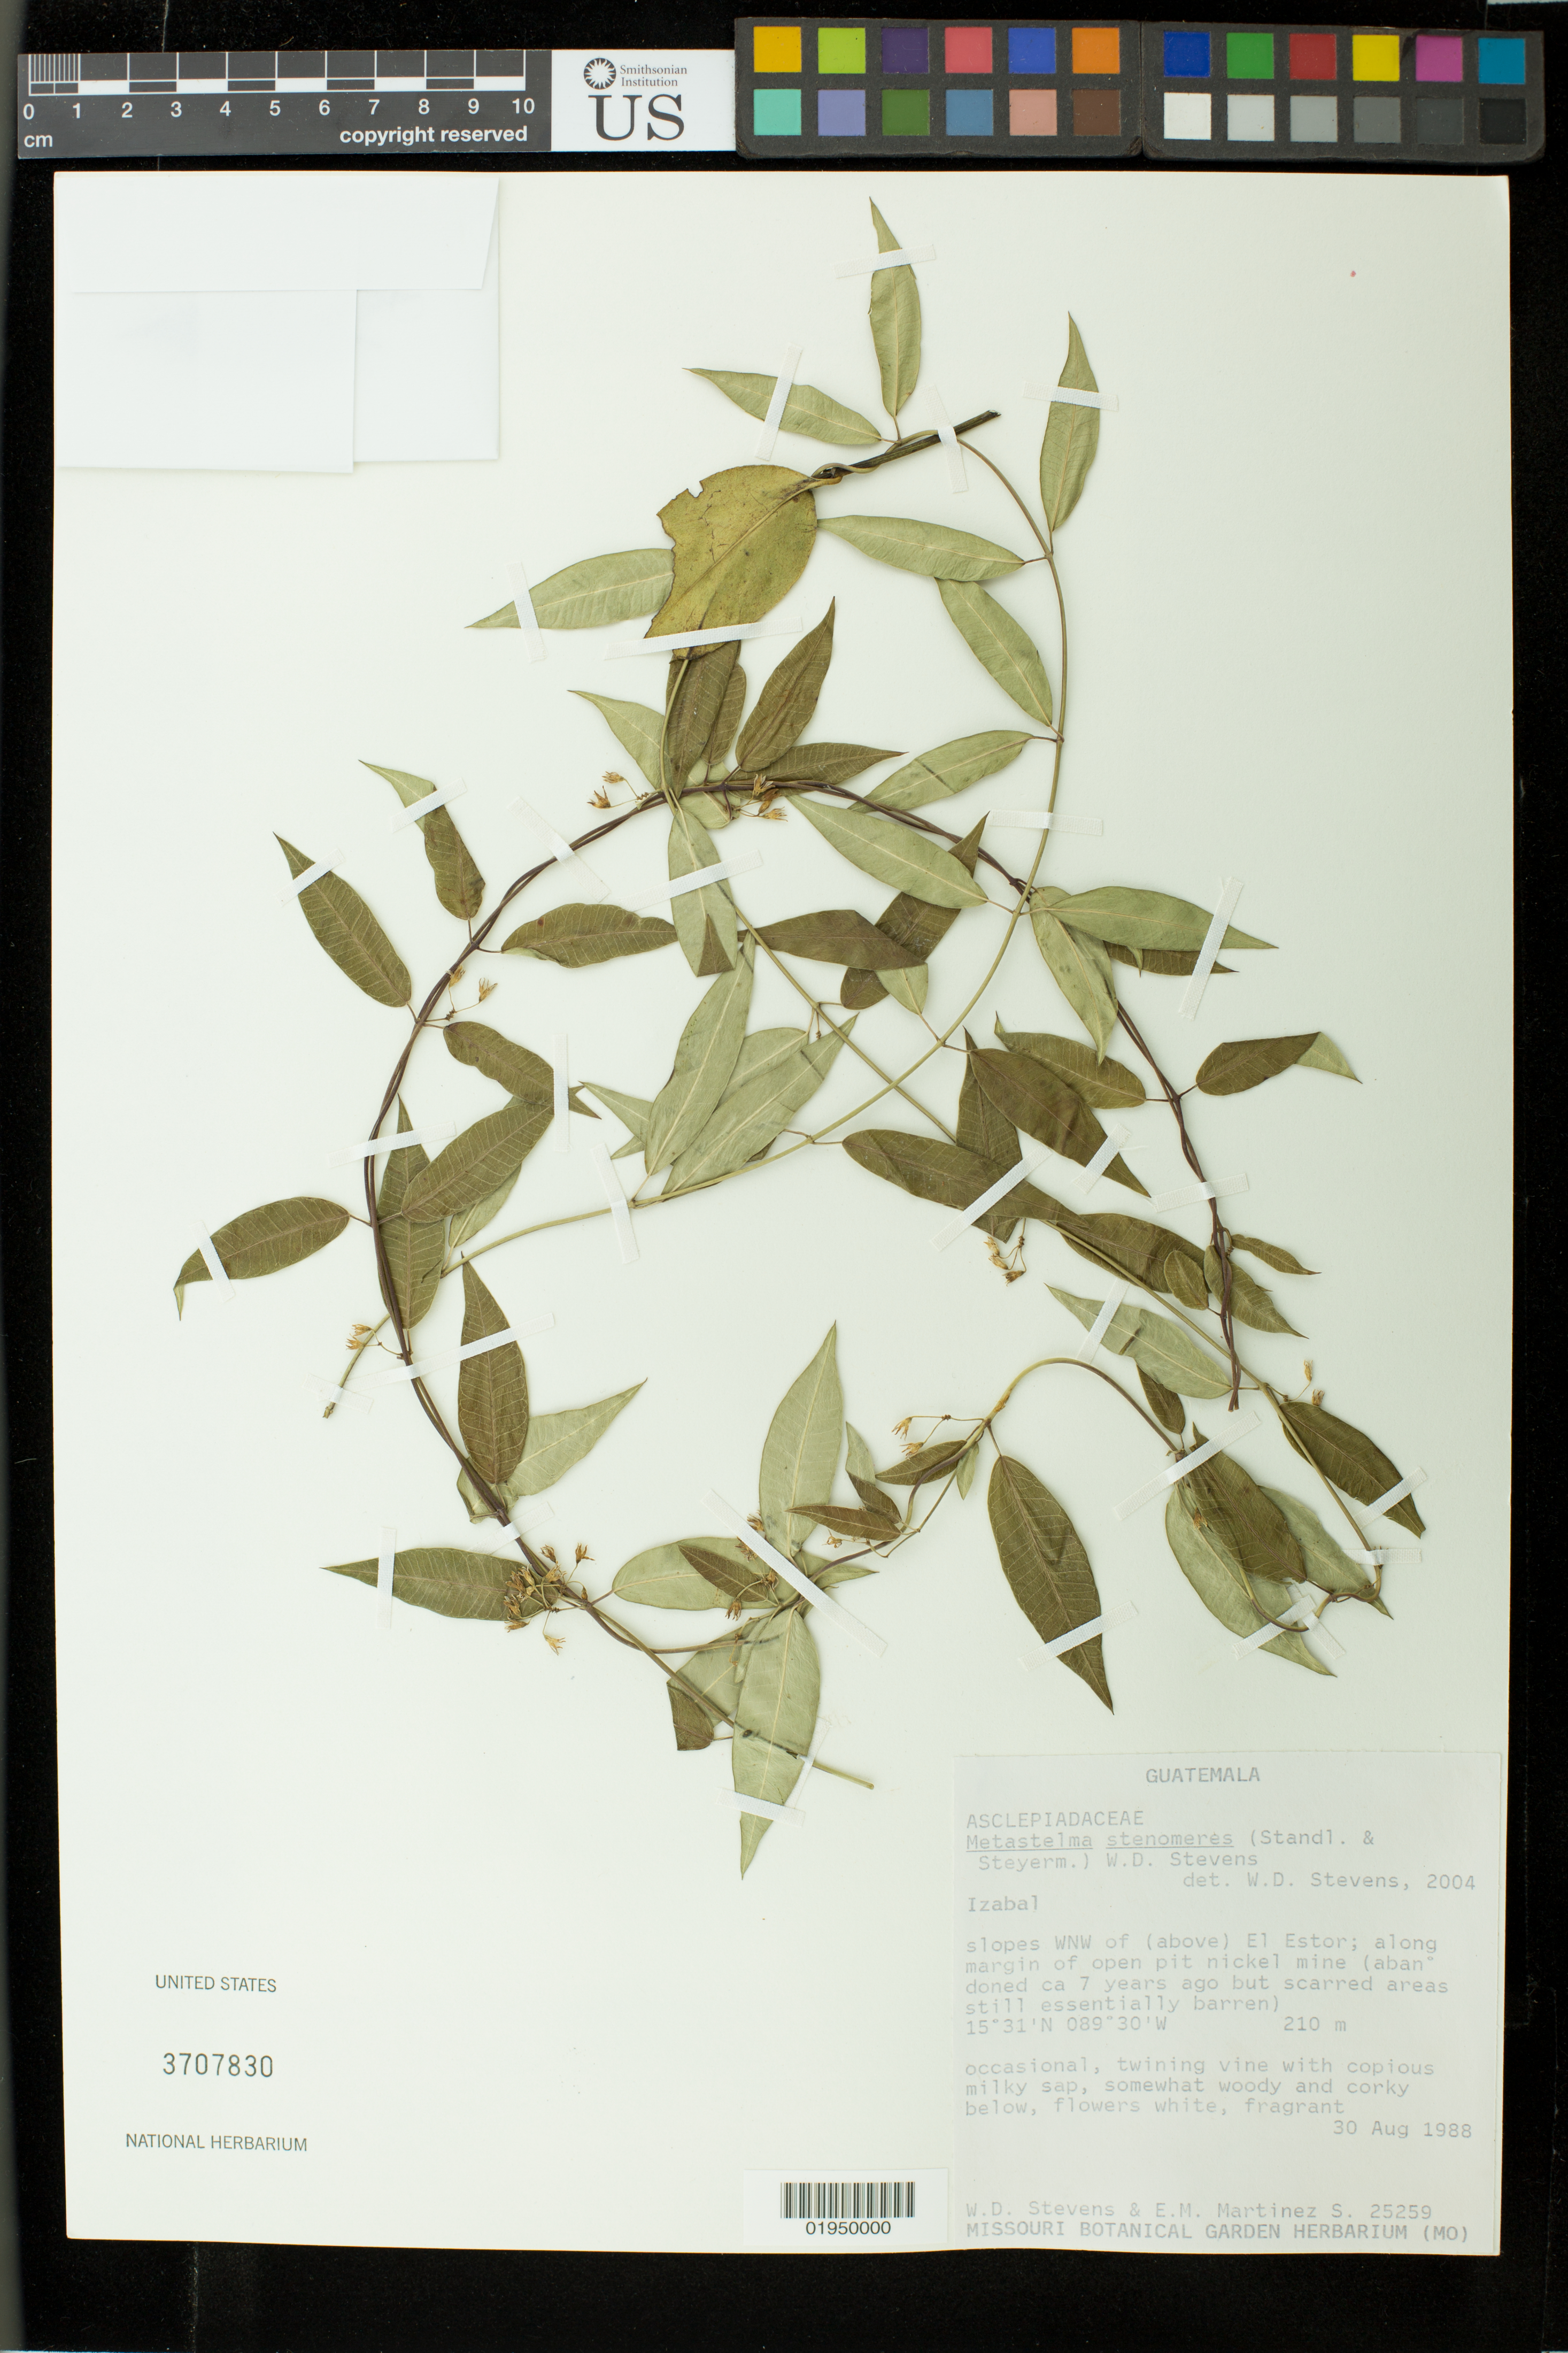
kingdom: Plantae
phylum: Tracheophyta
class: Magnoliopsida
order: Gentianales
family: Apocynaceae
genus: Metastelma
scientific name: Metastelma stenomeres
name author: (Standl. & Steyerm.) W.D. Stevens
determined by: Stevens, W. Douglas, Missouri Botanical Garden (MO)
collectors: W. D. Stevens & E. Martínez S.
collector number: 25259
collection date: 1988-08-30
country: Guatemala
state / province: Izabal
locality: Slopes WNW of (above) El Estor; along margin of open pit nickel mine (abandoned ca 7 years ago but scarred areas still especially barren).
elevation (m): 210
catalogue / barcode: US 3707830